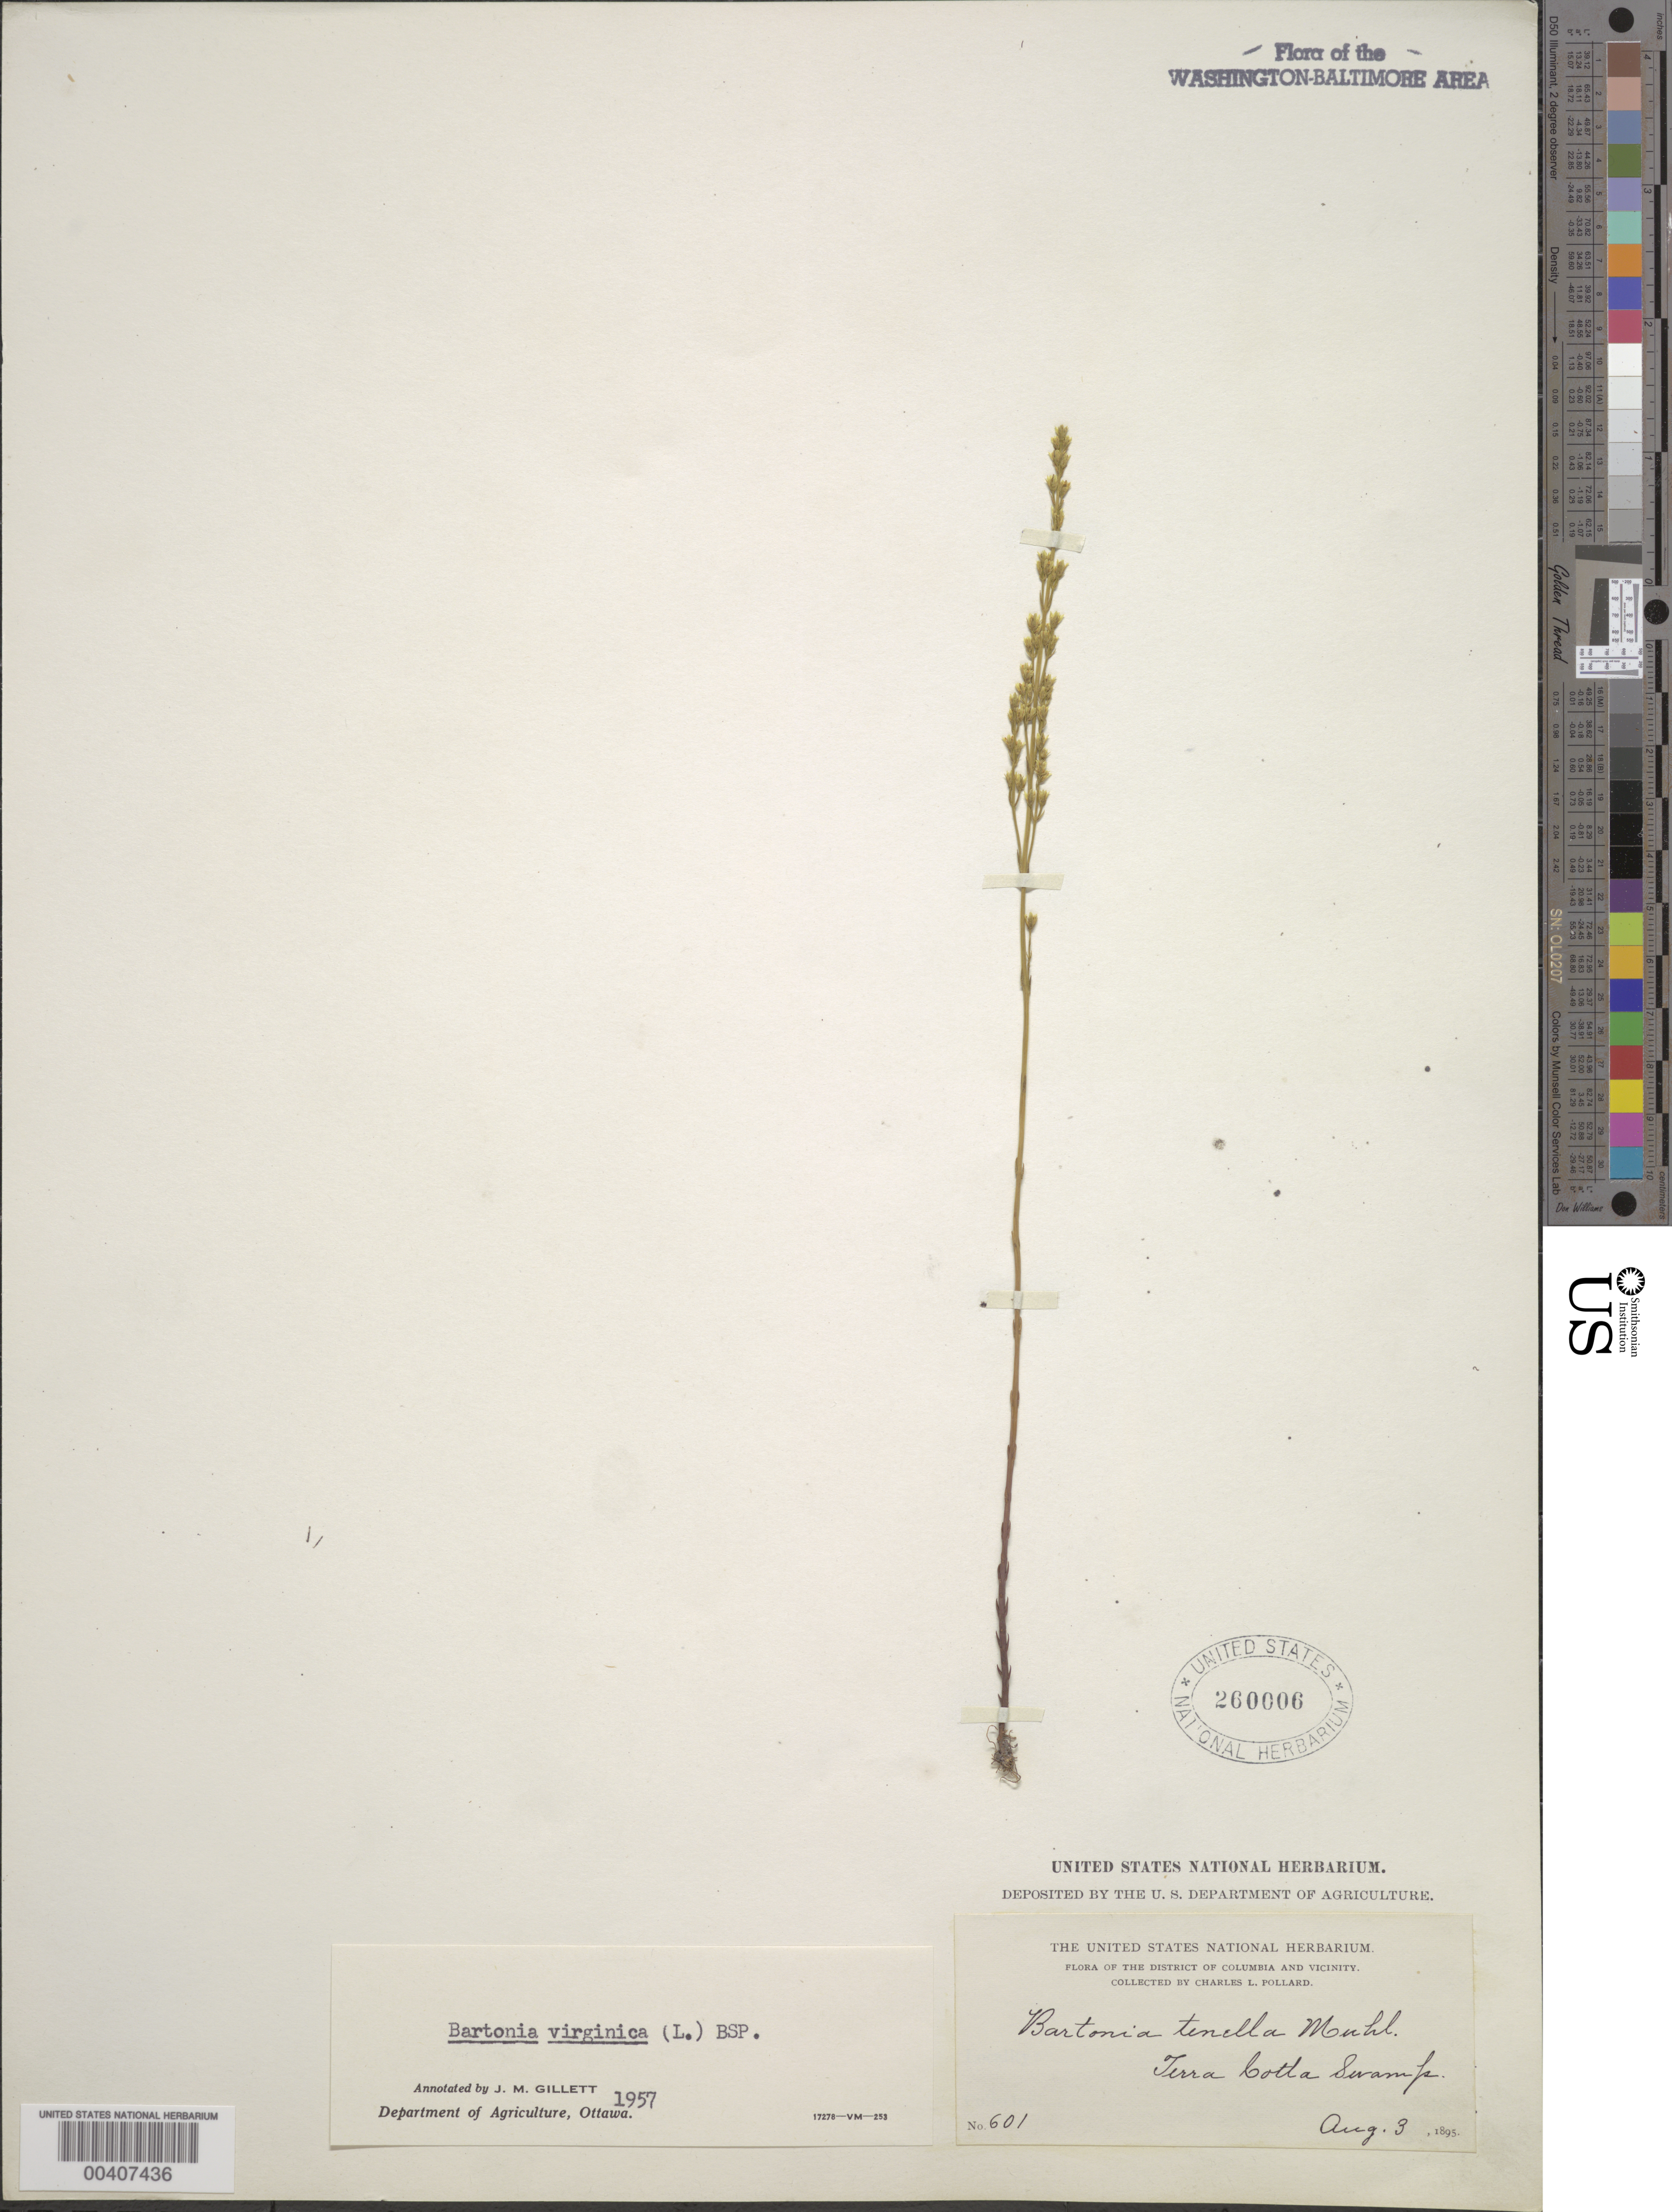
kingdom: Plantae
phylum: Tracheophyta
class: Magnoliopsida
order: Gentianales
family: Gentianaceae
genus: Bartonia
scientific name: Bartonia virginica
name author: (L.) Britton, Stearns & Poggenb.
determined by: Gillett, J. M.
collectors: C. L. Pollard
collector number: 601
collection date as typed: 03 Aug 1895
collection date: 1895-08-03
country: United States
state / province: District of Columbia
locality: Terra Cotta swamp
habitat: Swamp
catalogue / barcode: US 260006